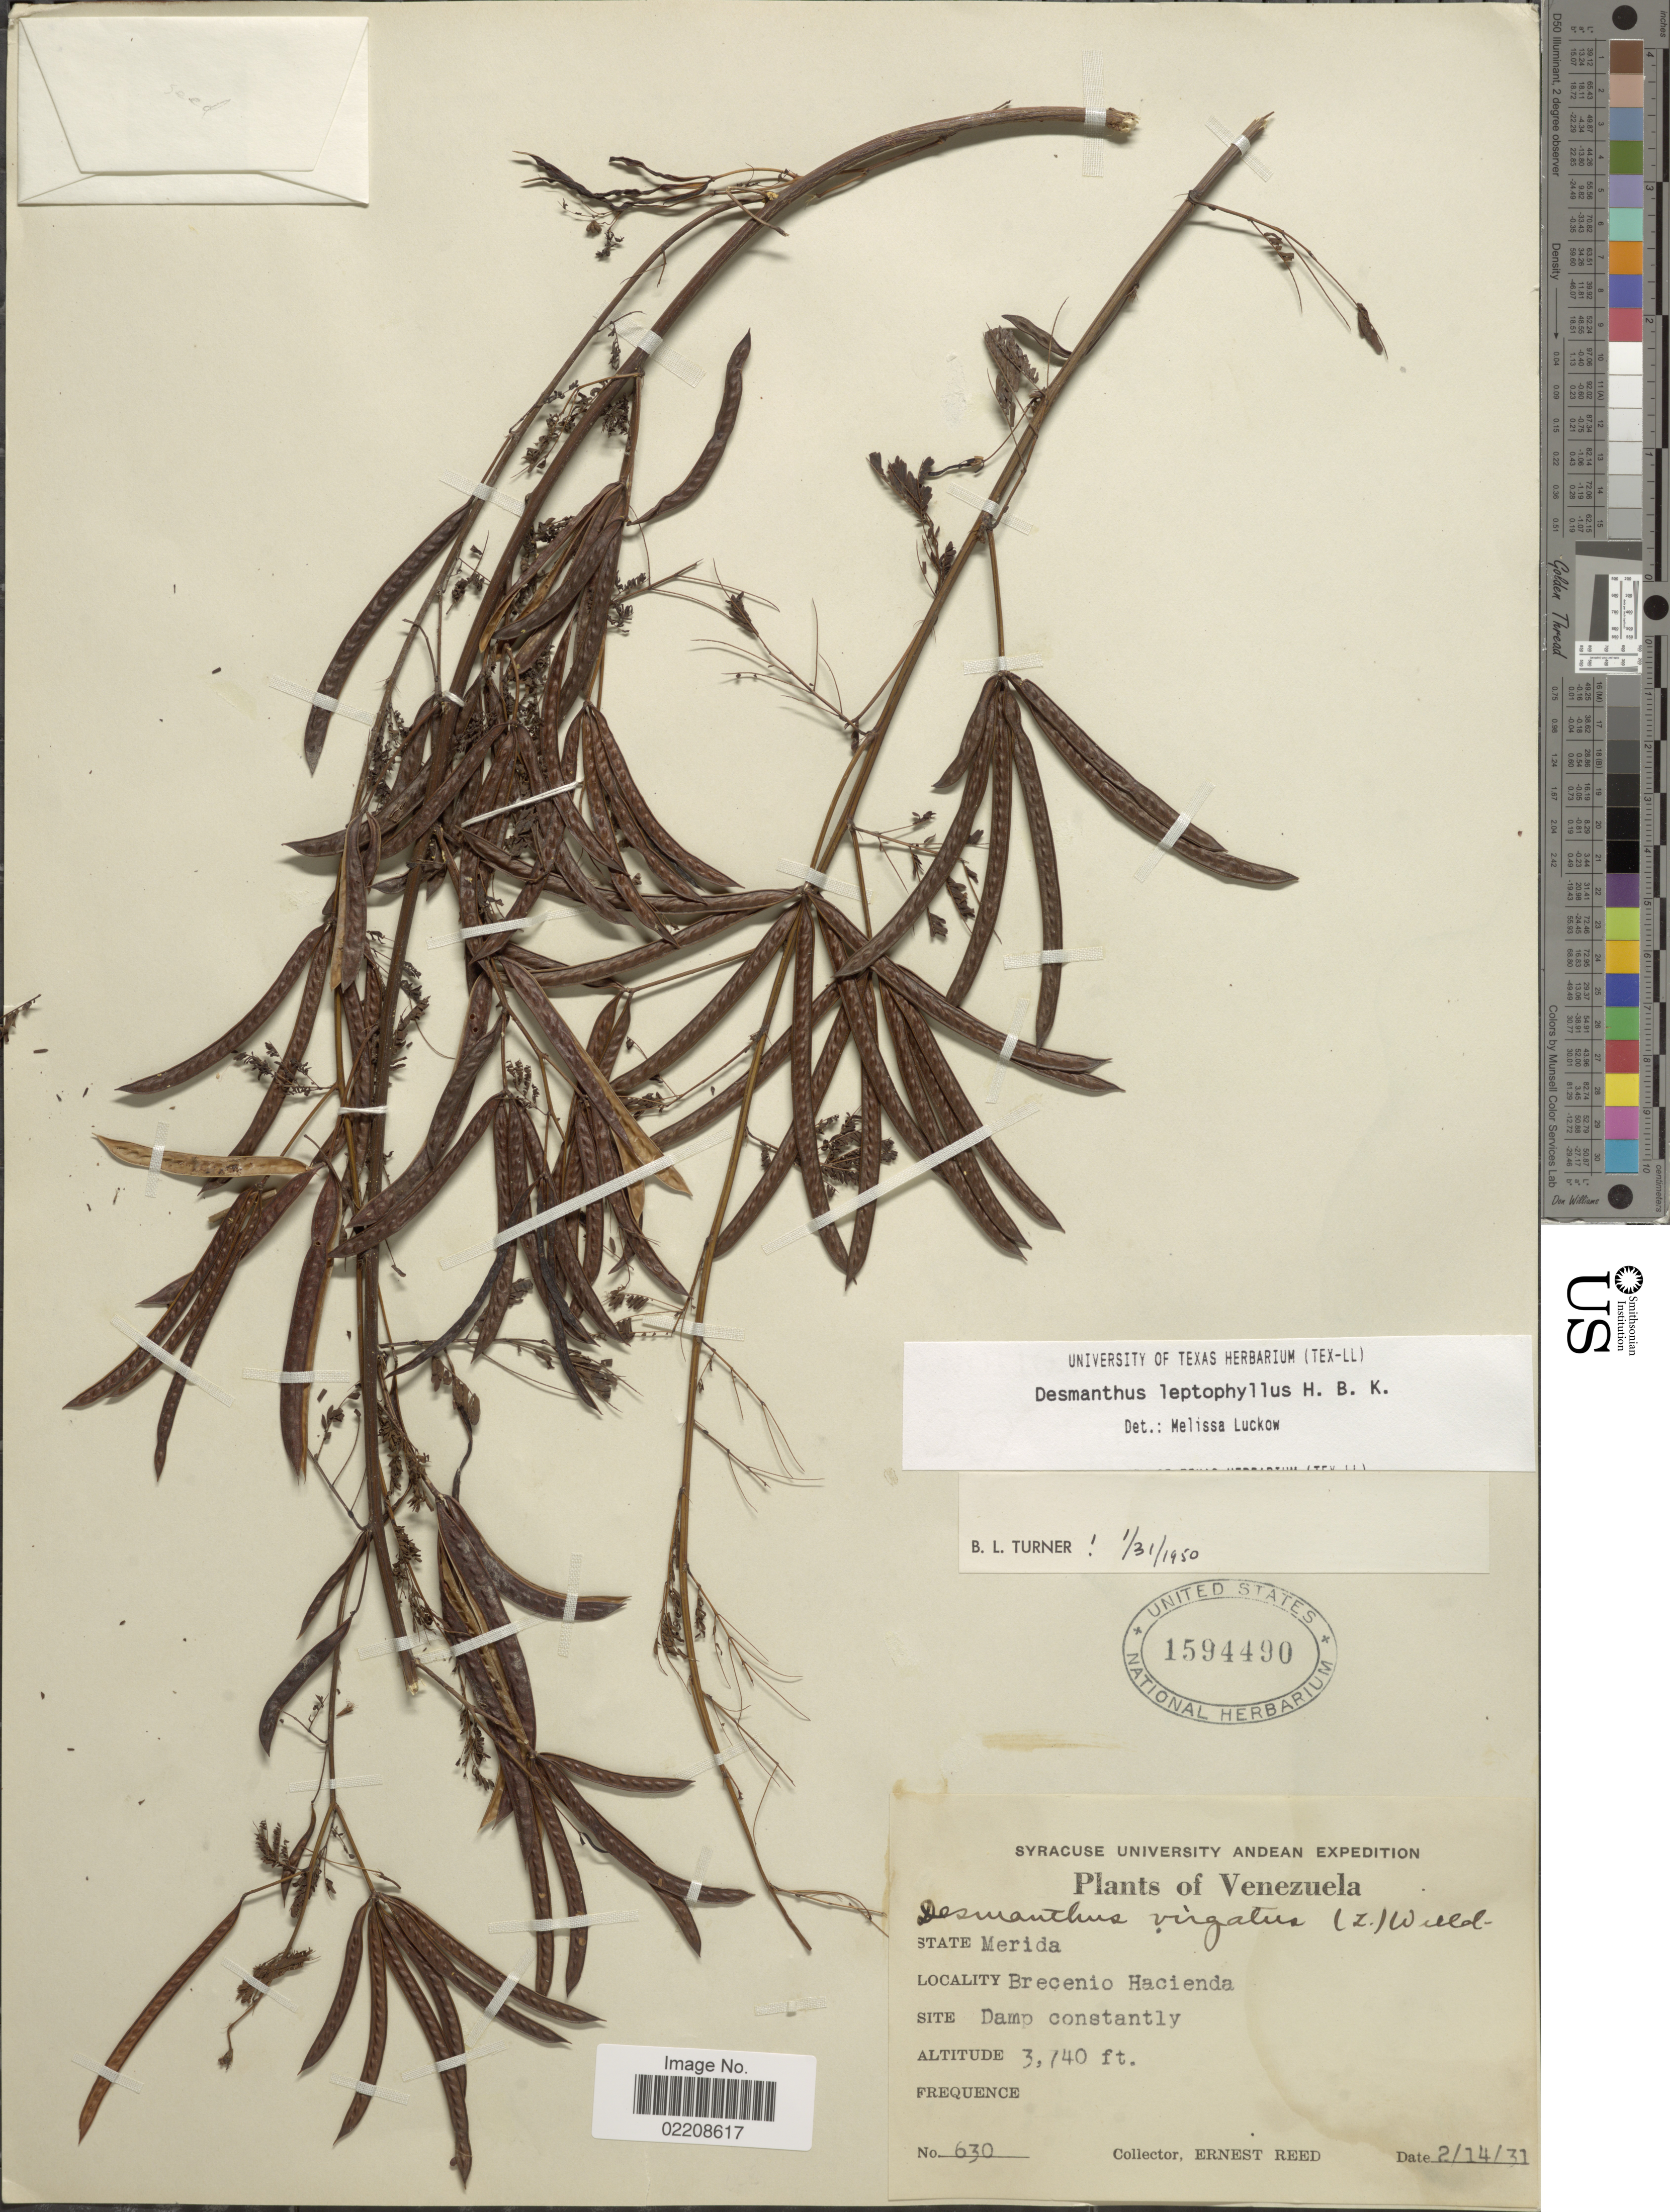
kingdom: Plantae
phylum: Tracheophyta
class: Magnoliopsida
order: Fabales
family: Fabaceae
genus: Desmanthus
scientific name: Desmanthus leptophyllus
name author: Kunth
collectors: E. Reed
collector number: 630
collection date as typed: Transcribed d/m/y: 14/2/31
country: Venezuela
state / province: Mérida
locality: State Merida. Brecenio Hacienda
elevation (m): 1140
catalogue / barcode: US 1594490